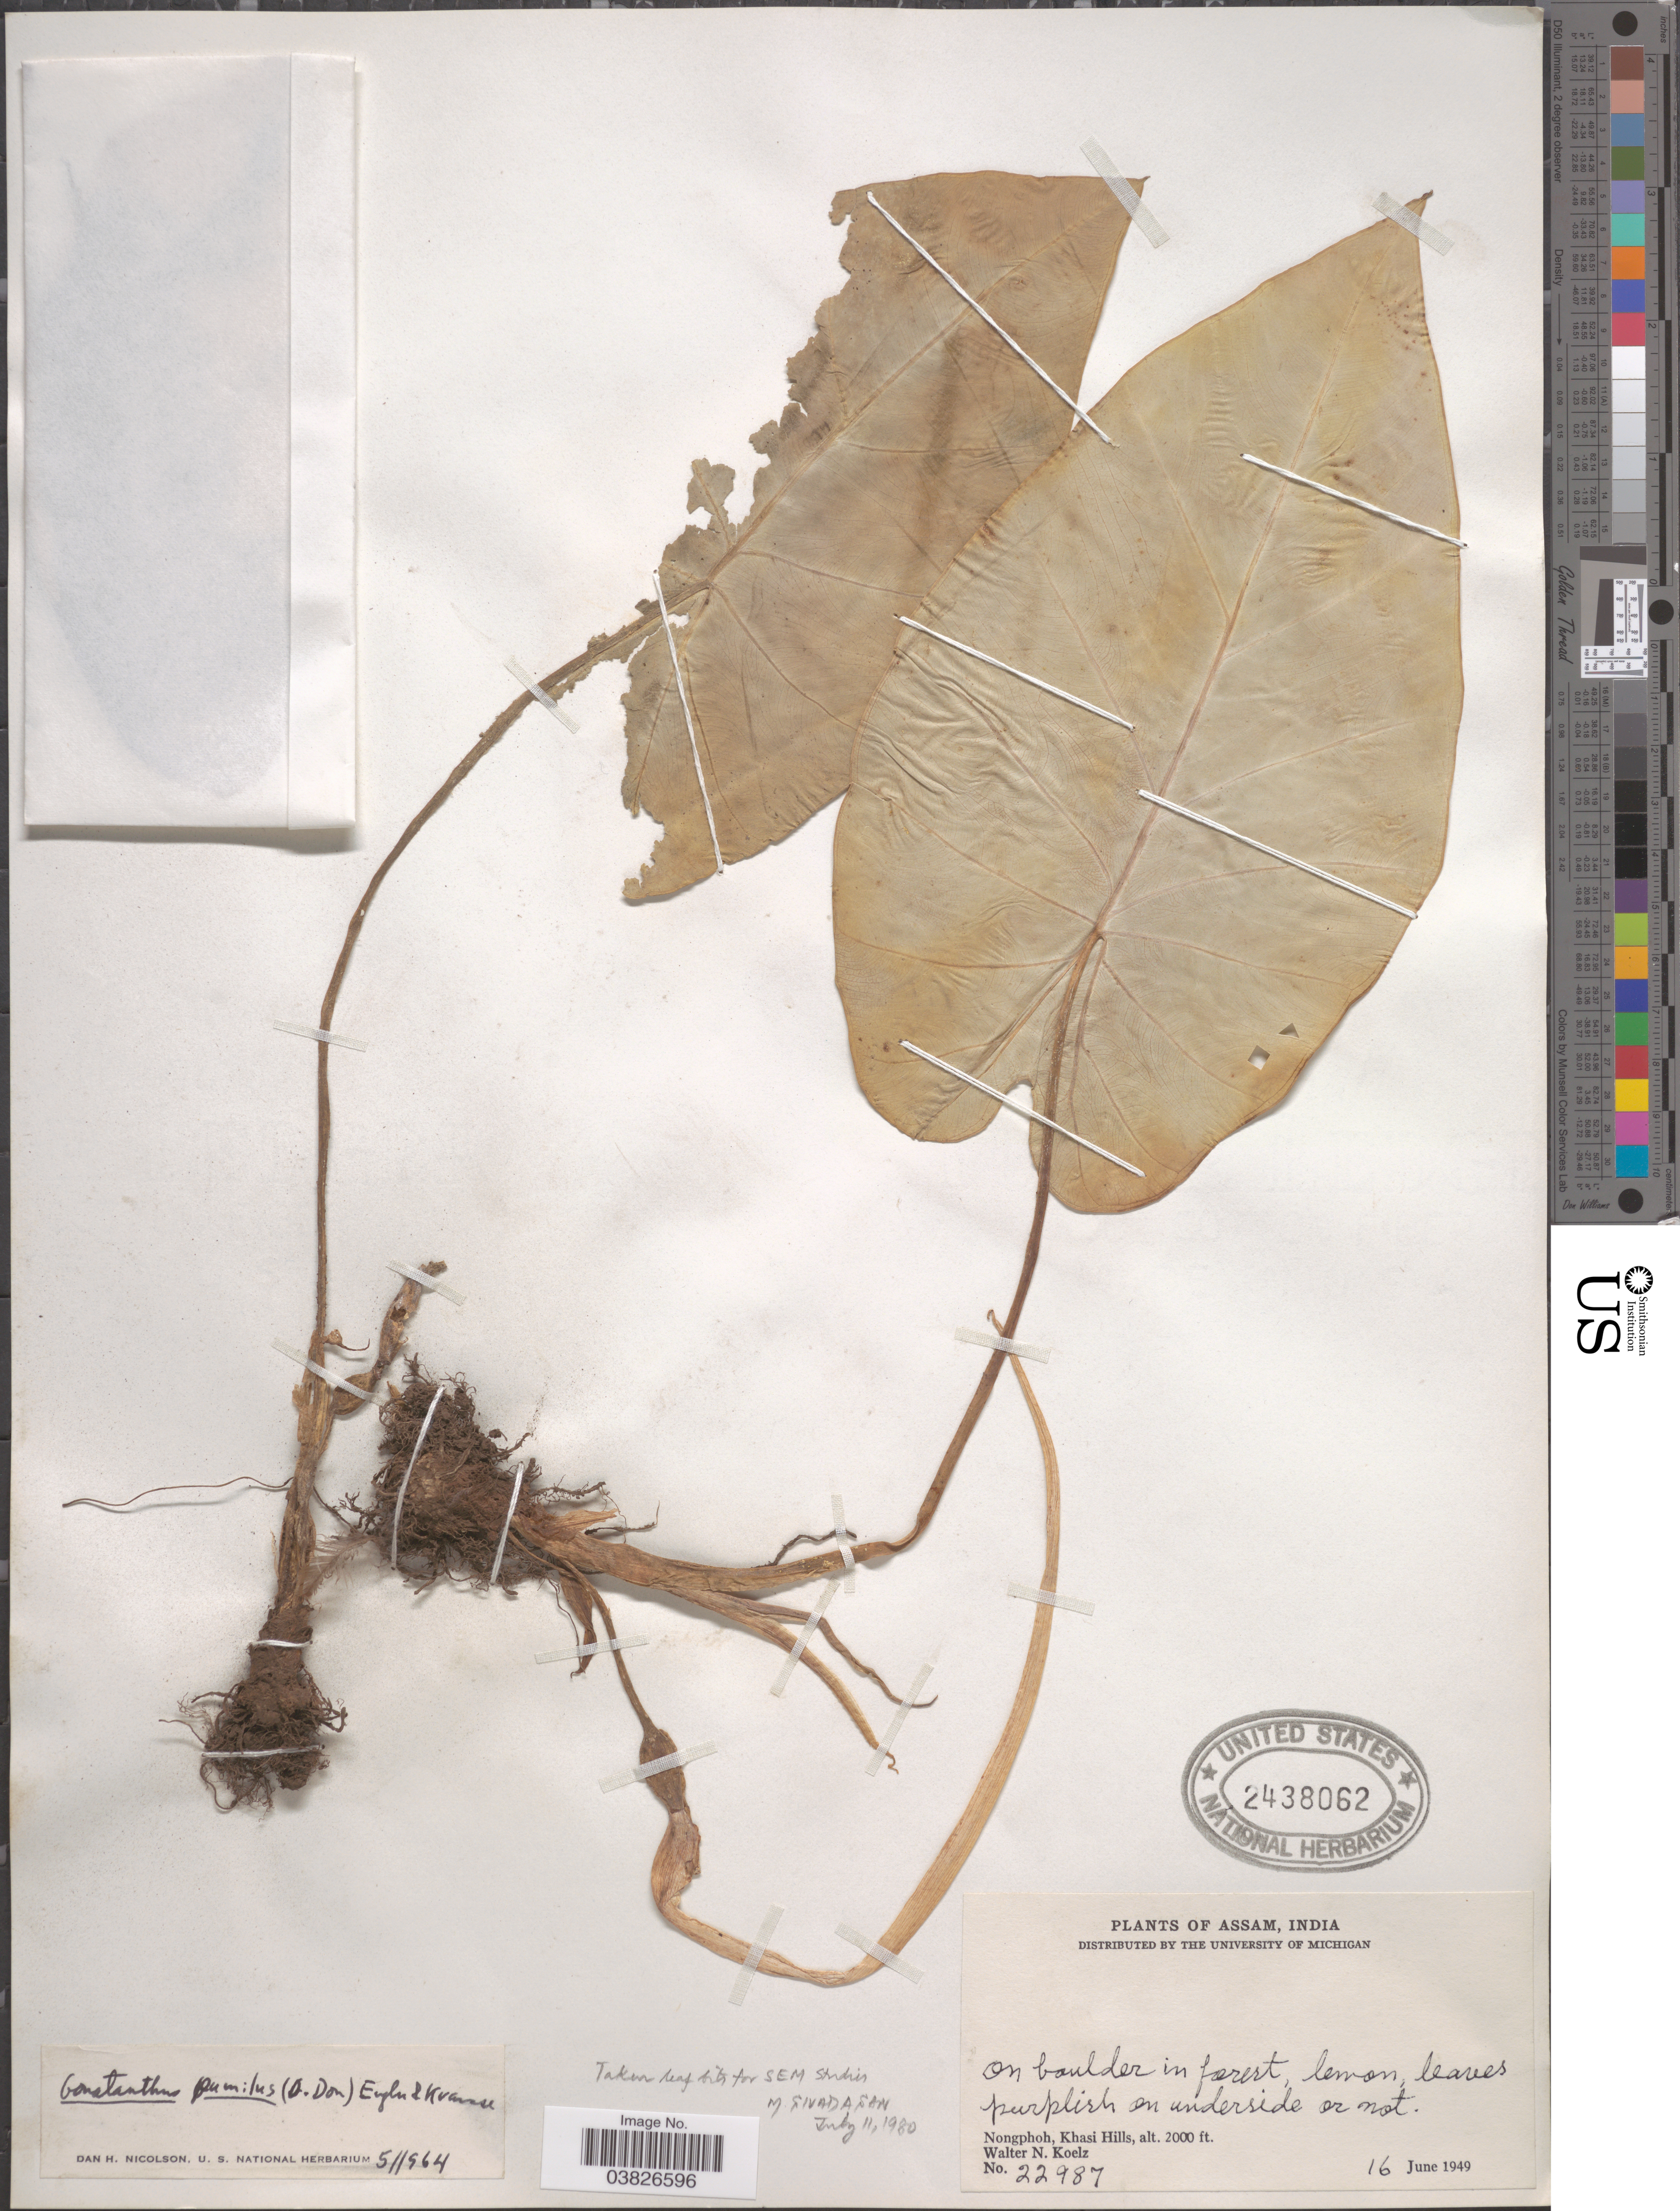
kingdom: Plantae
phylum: Tracheophyta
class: Liliopsida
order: Alismatales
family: Araceae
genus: Remusatia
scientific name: Remusatia pumila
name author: (D. Don) H. Li & A. Hay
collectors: W. N. Koelz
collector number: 22987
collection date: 1949-06-16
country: India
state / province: Meghalaya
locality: Nongphoh, Khasi Hills.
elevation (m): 610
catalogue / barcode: US 2438062